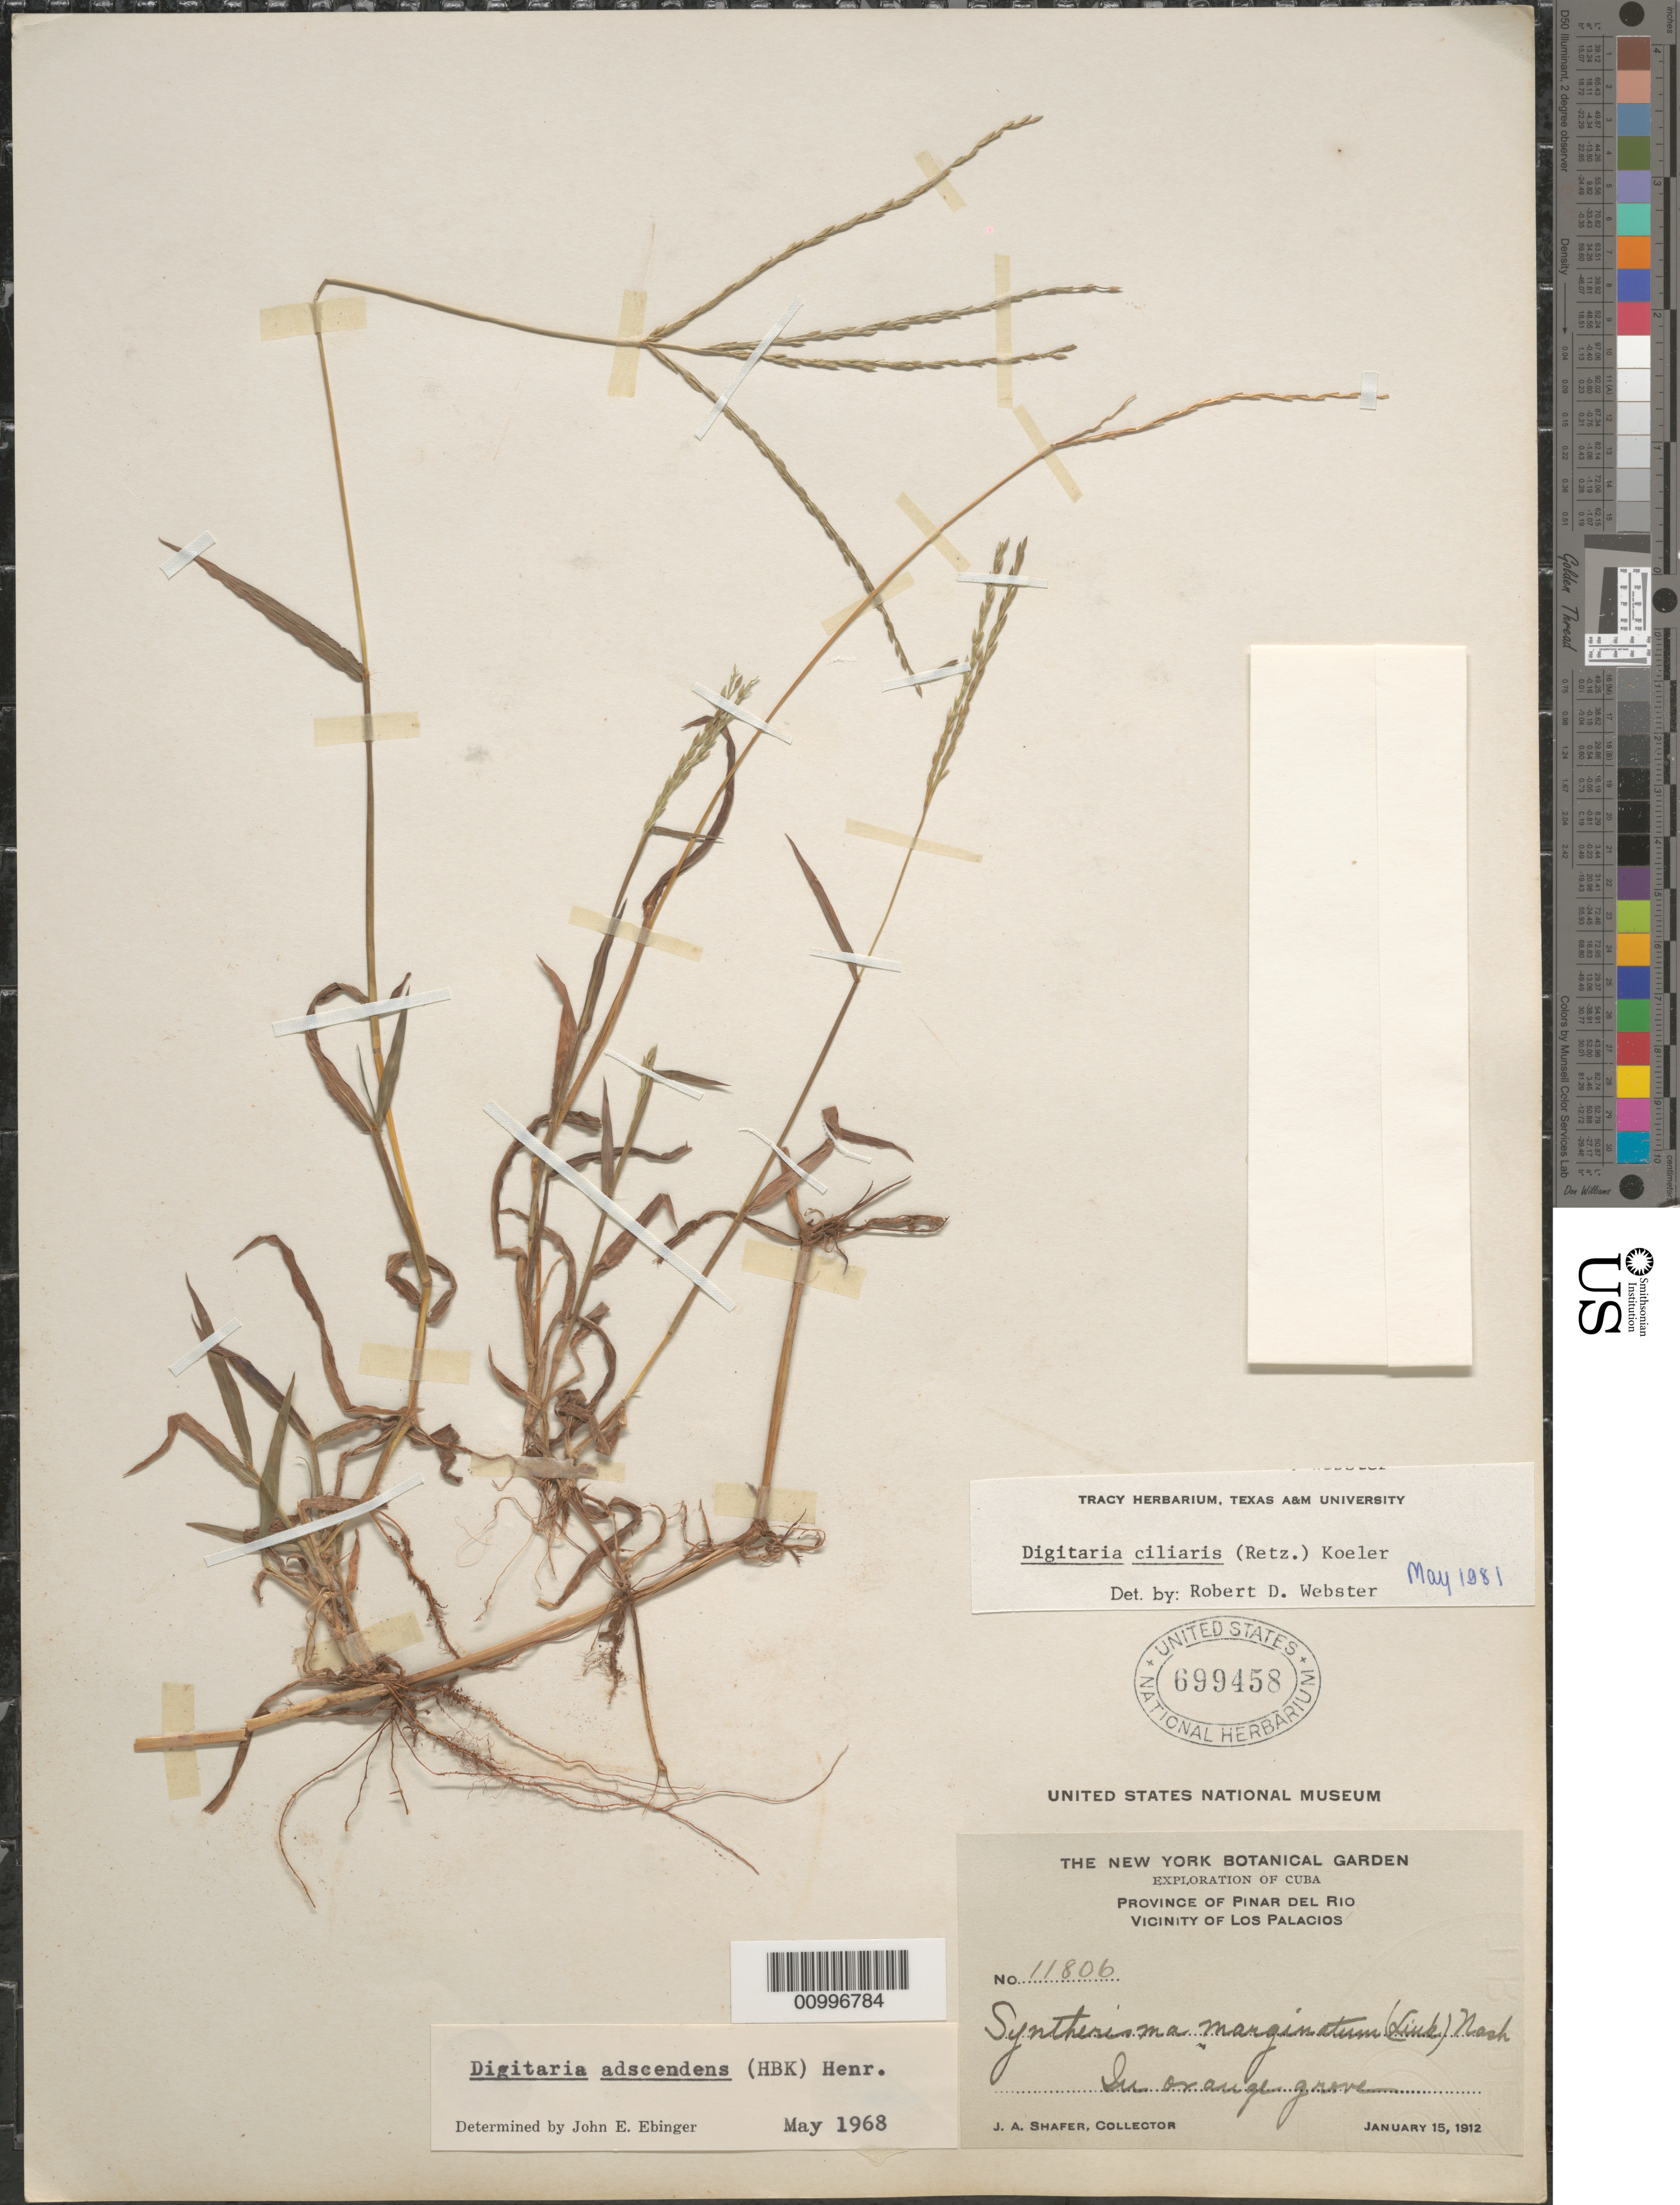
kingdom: Plantae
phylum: Tracheophyta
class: Liliopsida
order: Poales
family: Poaceae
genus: Digitaria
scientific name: Digitaria ciliaris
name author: (Retz.) Koeler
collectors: J. A. Shafer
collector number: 11806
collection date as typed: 15 Jan 1912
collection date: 1912-01-15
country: Cuba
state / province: Pinar del Rio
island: Cuba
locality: Vicinity of Los Palacios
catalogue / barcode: US 699458